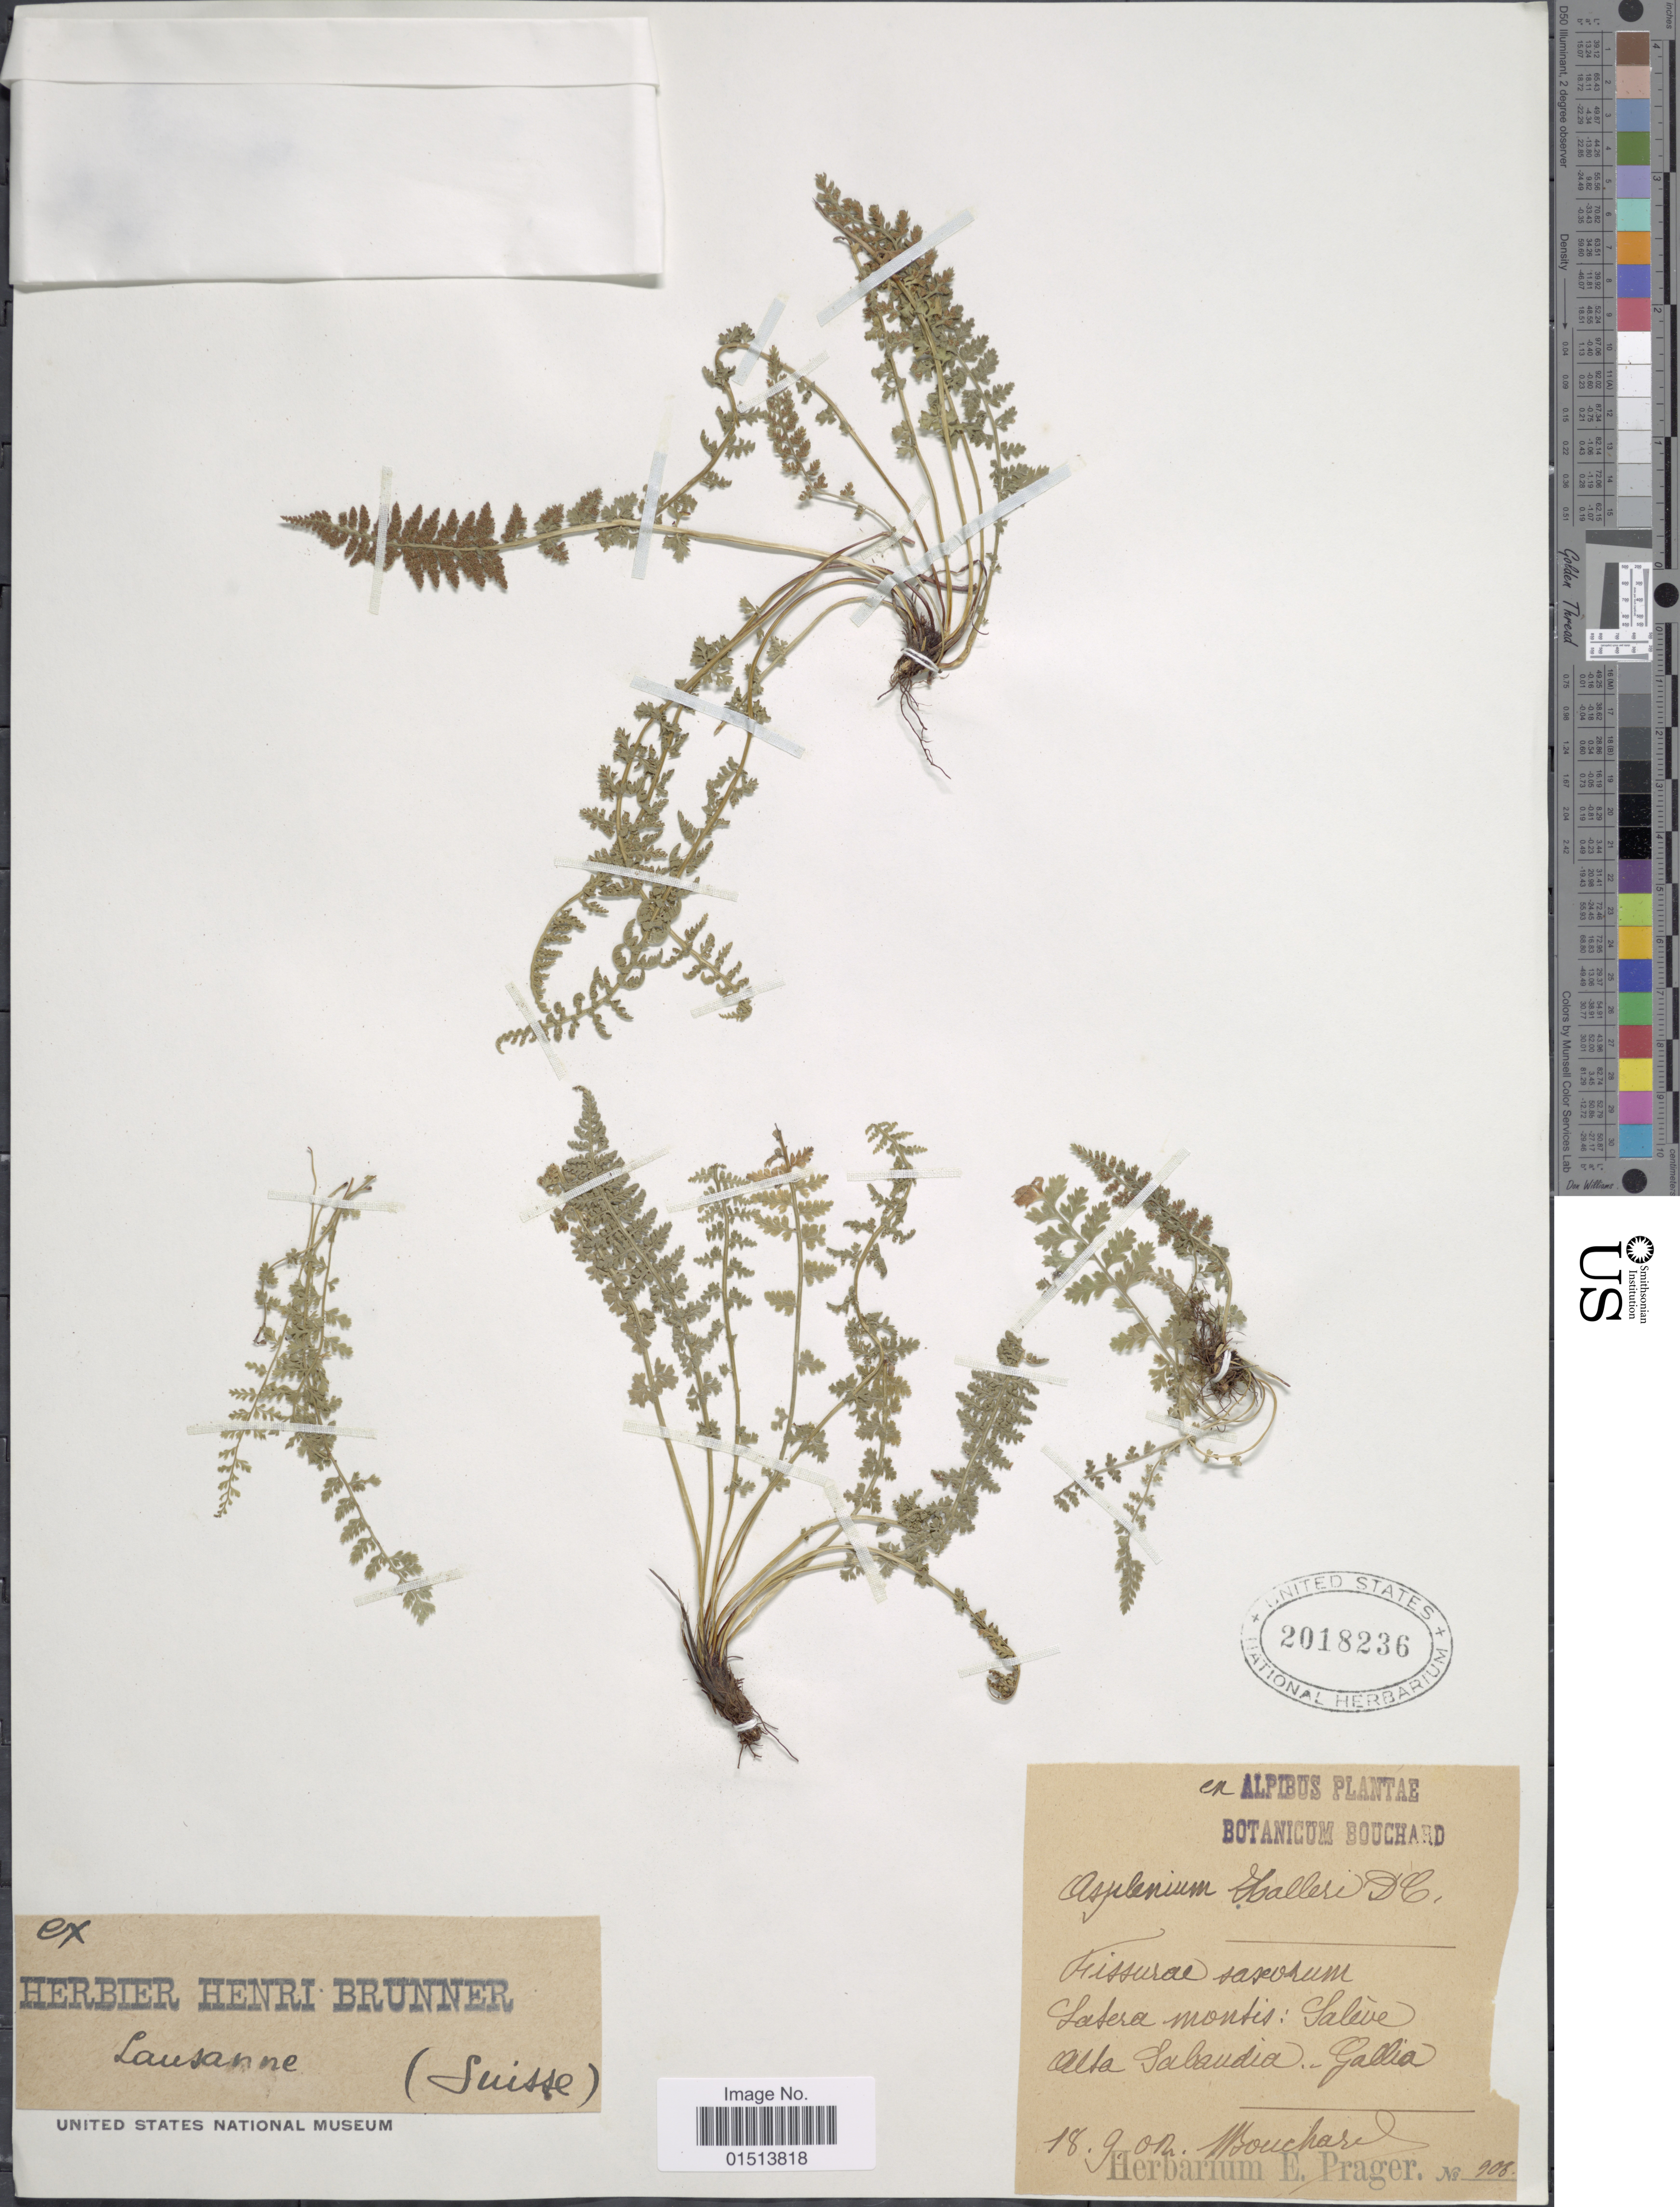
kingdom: Plantae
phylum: Tracheophyta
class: Polypodiopsida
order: Polypodiales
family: Aspleniaceae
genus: Asplenium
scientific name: Asplenium fontanum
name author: (L.) Bernh.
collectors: -. Bouchard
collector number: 908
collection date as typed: Transcribed d/m/y: 18/9/2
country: France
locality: Alpibus, Frissurae sasevrum, satera montis: Saleve alta Sabaudia. [interpreted]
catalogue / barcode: US 2018236